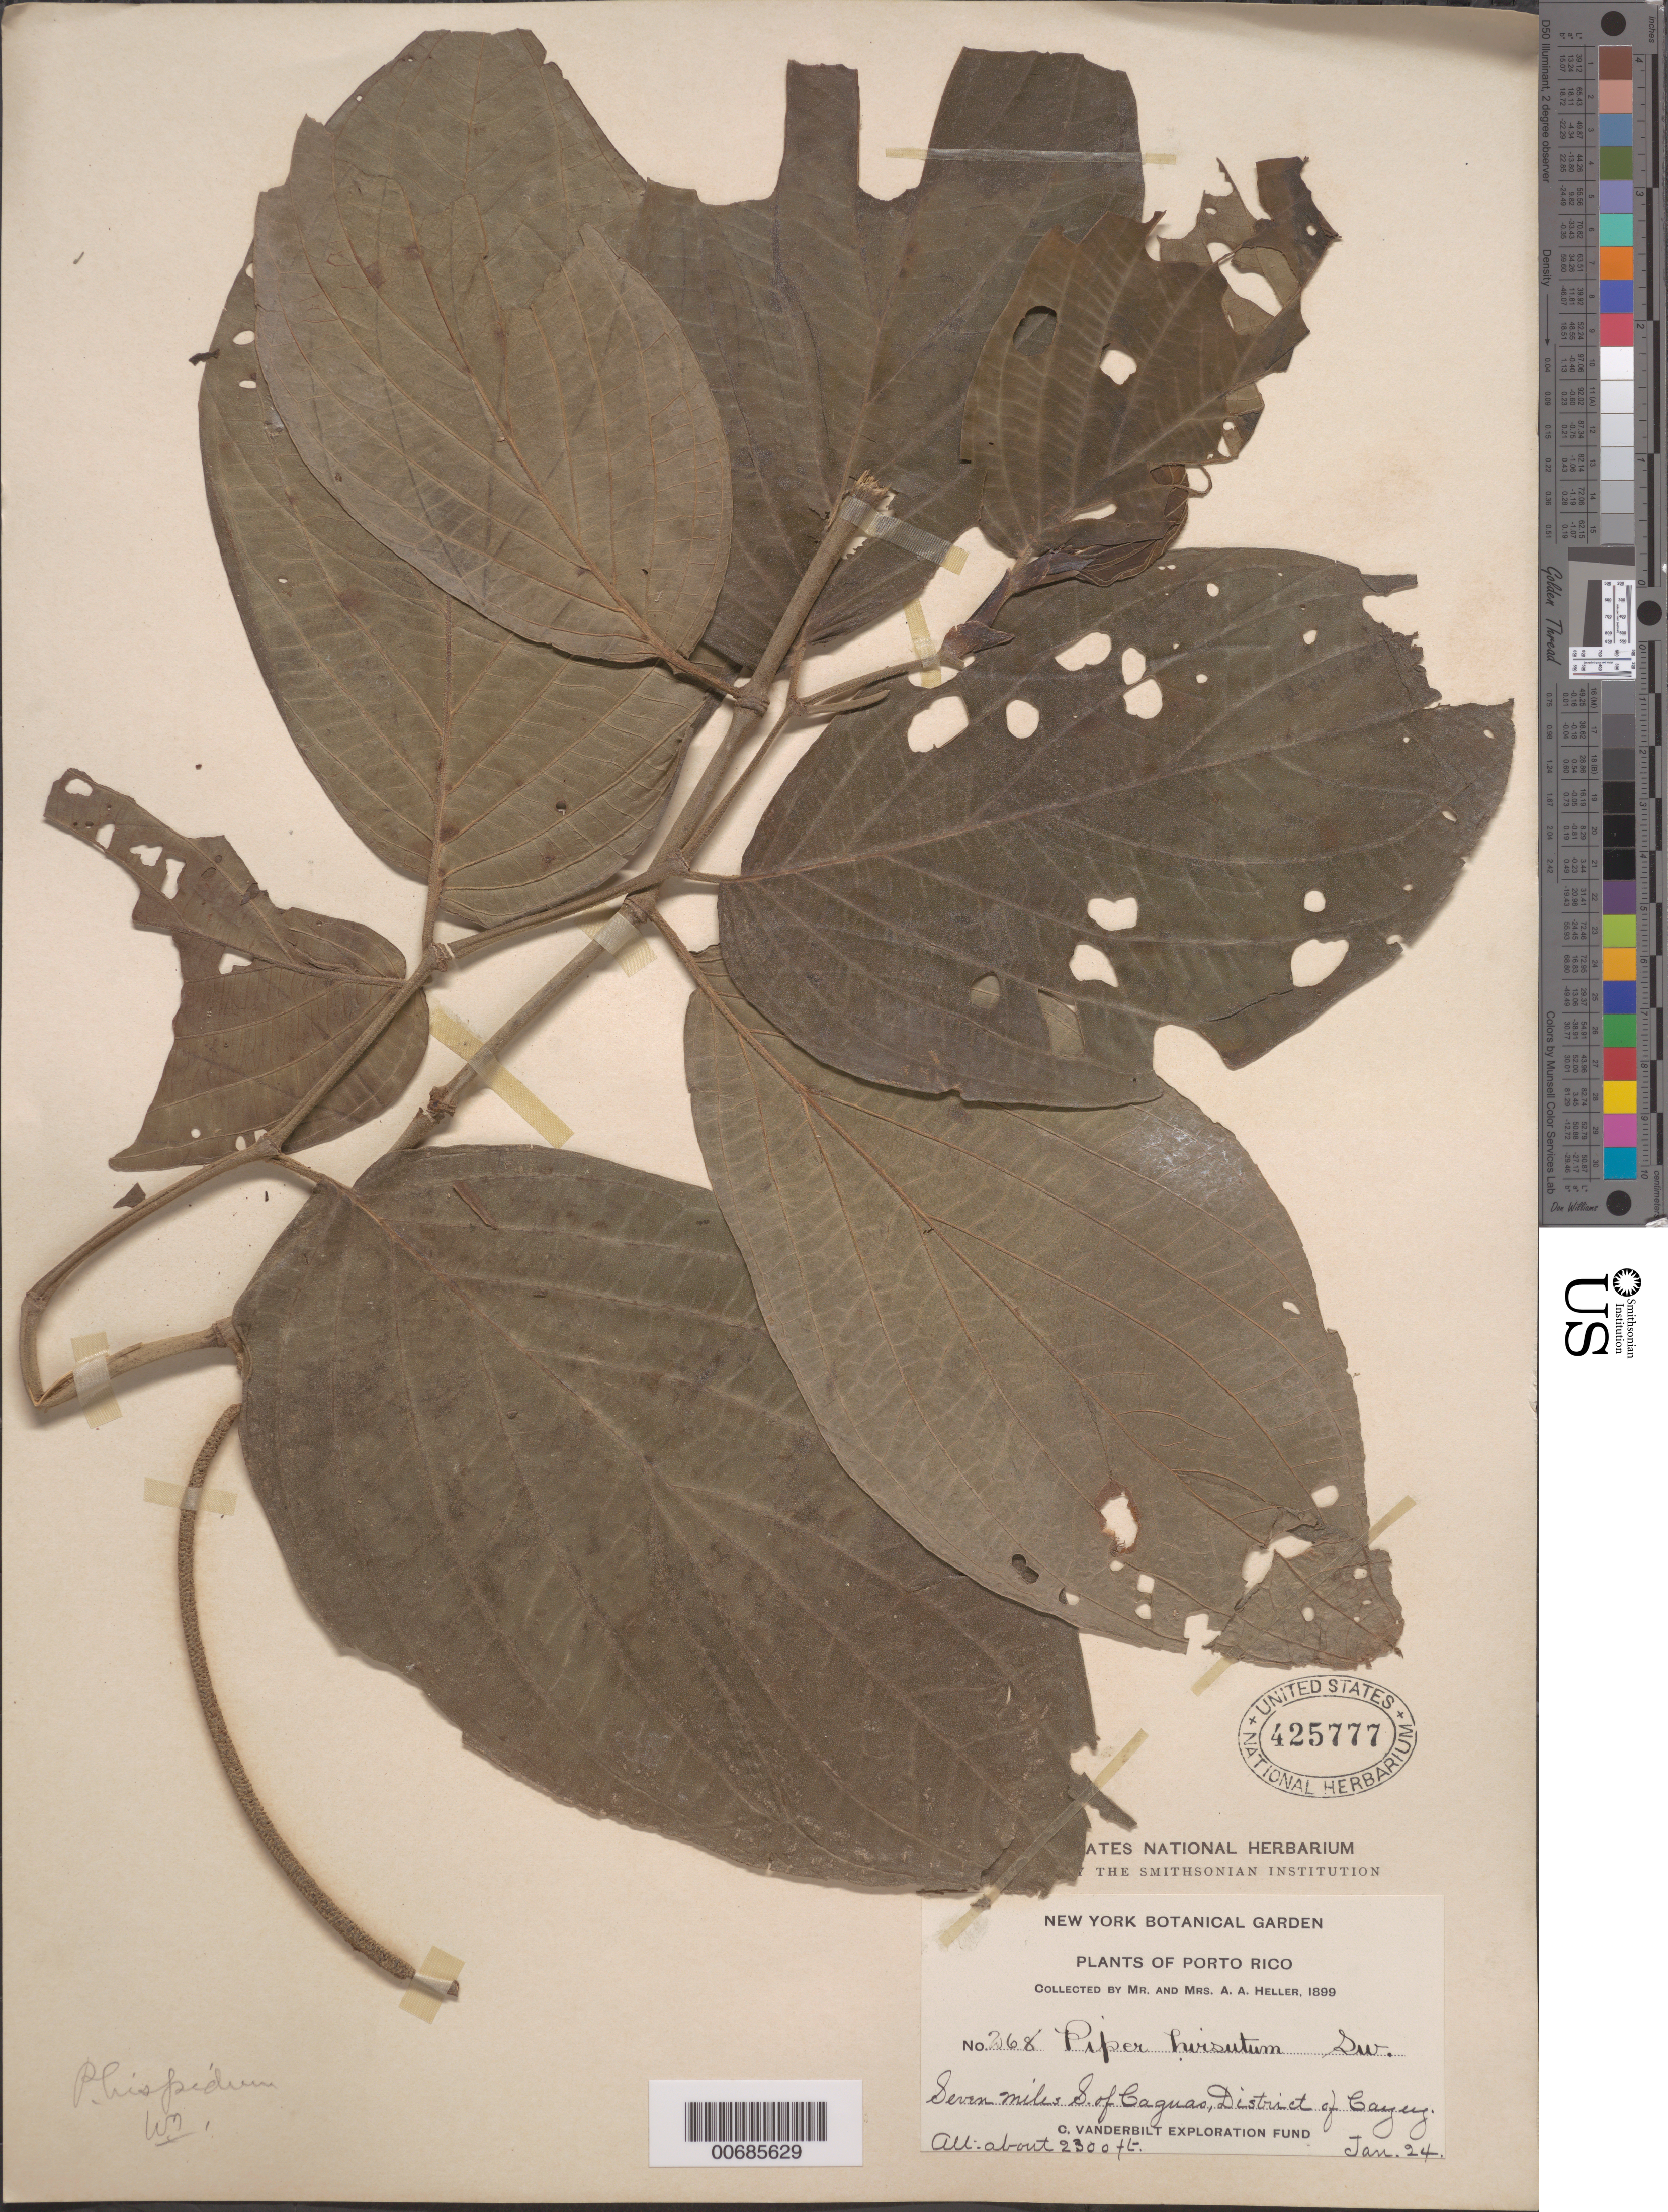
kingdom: Plantae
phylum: Tracheophyta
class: Magnoliopsida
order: Piperales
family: Piperaceae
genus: Piper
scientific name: Piper hirsutum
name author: Sw.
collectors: A. A. Heller & E. G. Heller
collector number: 268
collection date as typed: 24 Jan 1899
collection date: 1899-01-24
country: Puerto Rico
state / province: Cayey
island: Greater Antilles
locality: Seven miles S. of Caguas, District of Cayey.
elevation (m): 701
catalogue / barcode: US 425777